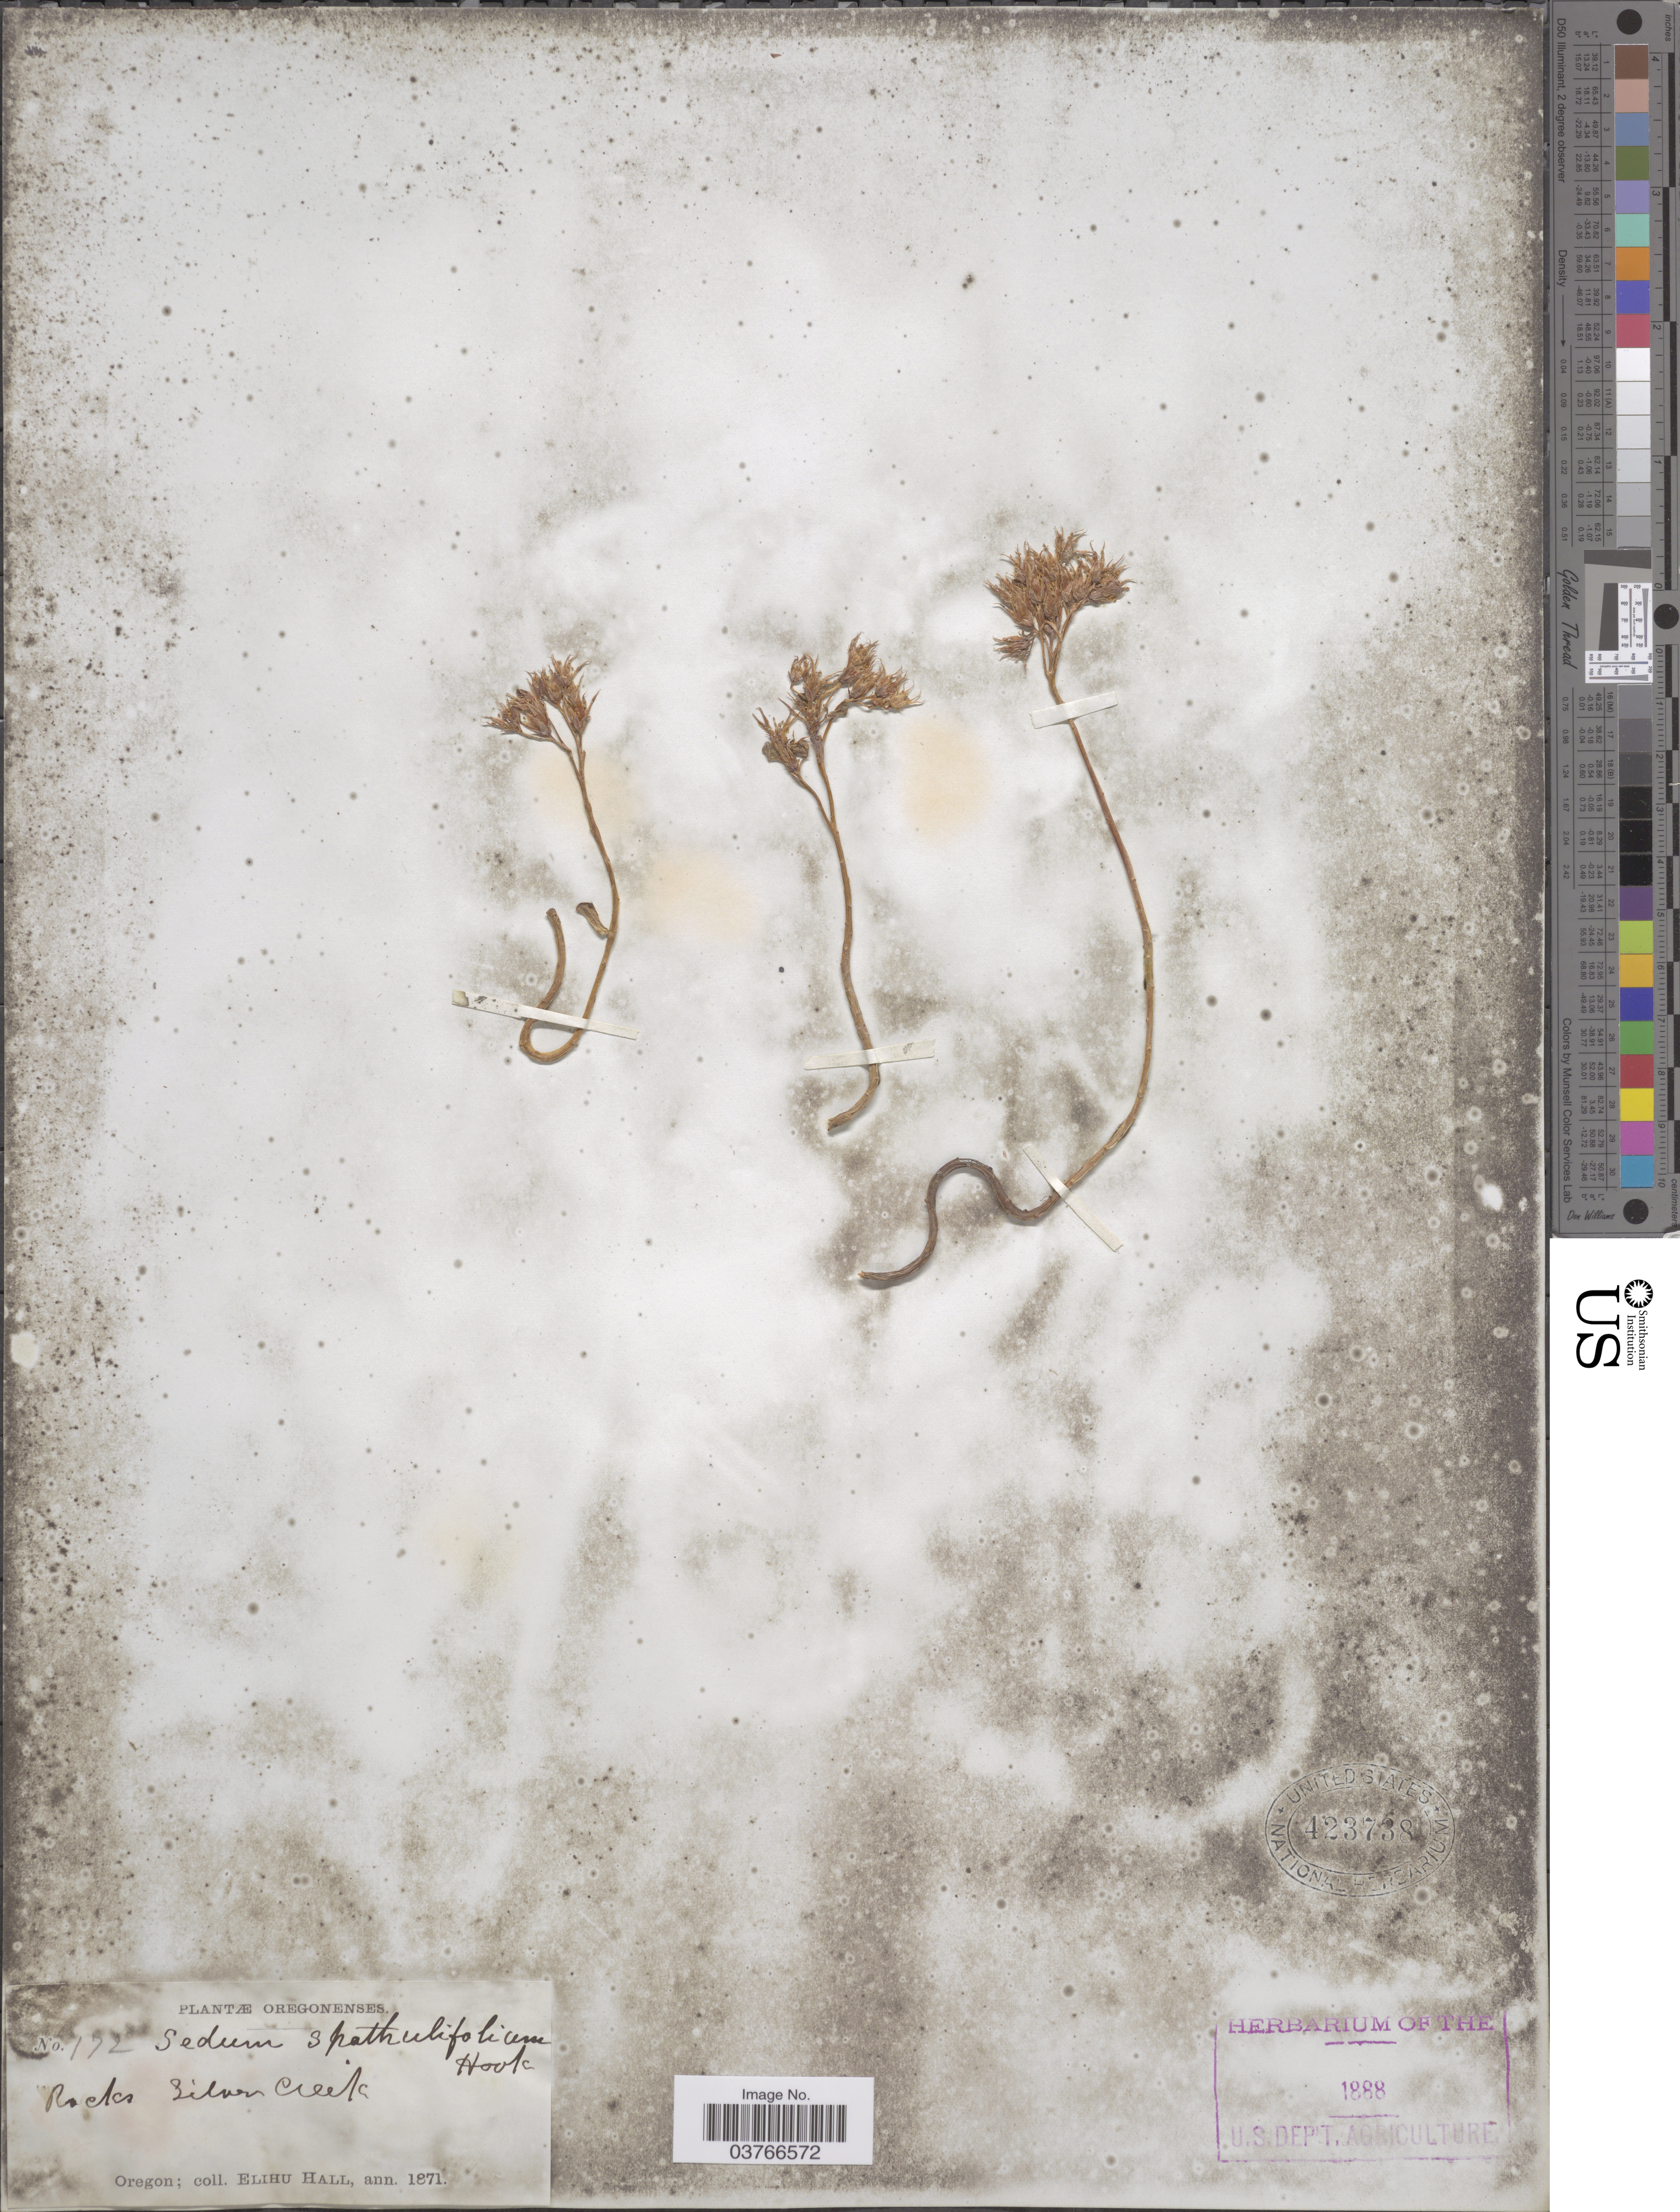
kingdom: Plantae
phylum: Tracheophyta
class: Magnoliopsida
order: Saxifragales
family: Crassulaceae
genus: Sedum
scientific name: Sedum spathulifolium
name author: Hook.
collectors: E. Hall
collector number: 172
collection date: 1871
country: United States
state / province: Oregon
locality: Rocks Silver Creek.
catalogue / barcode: US 423738